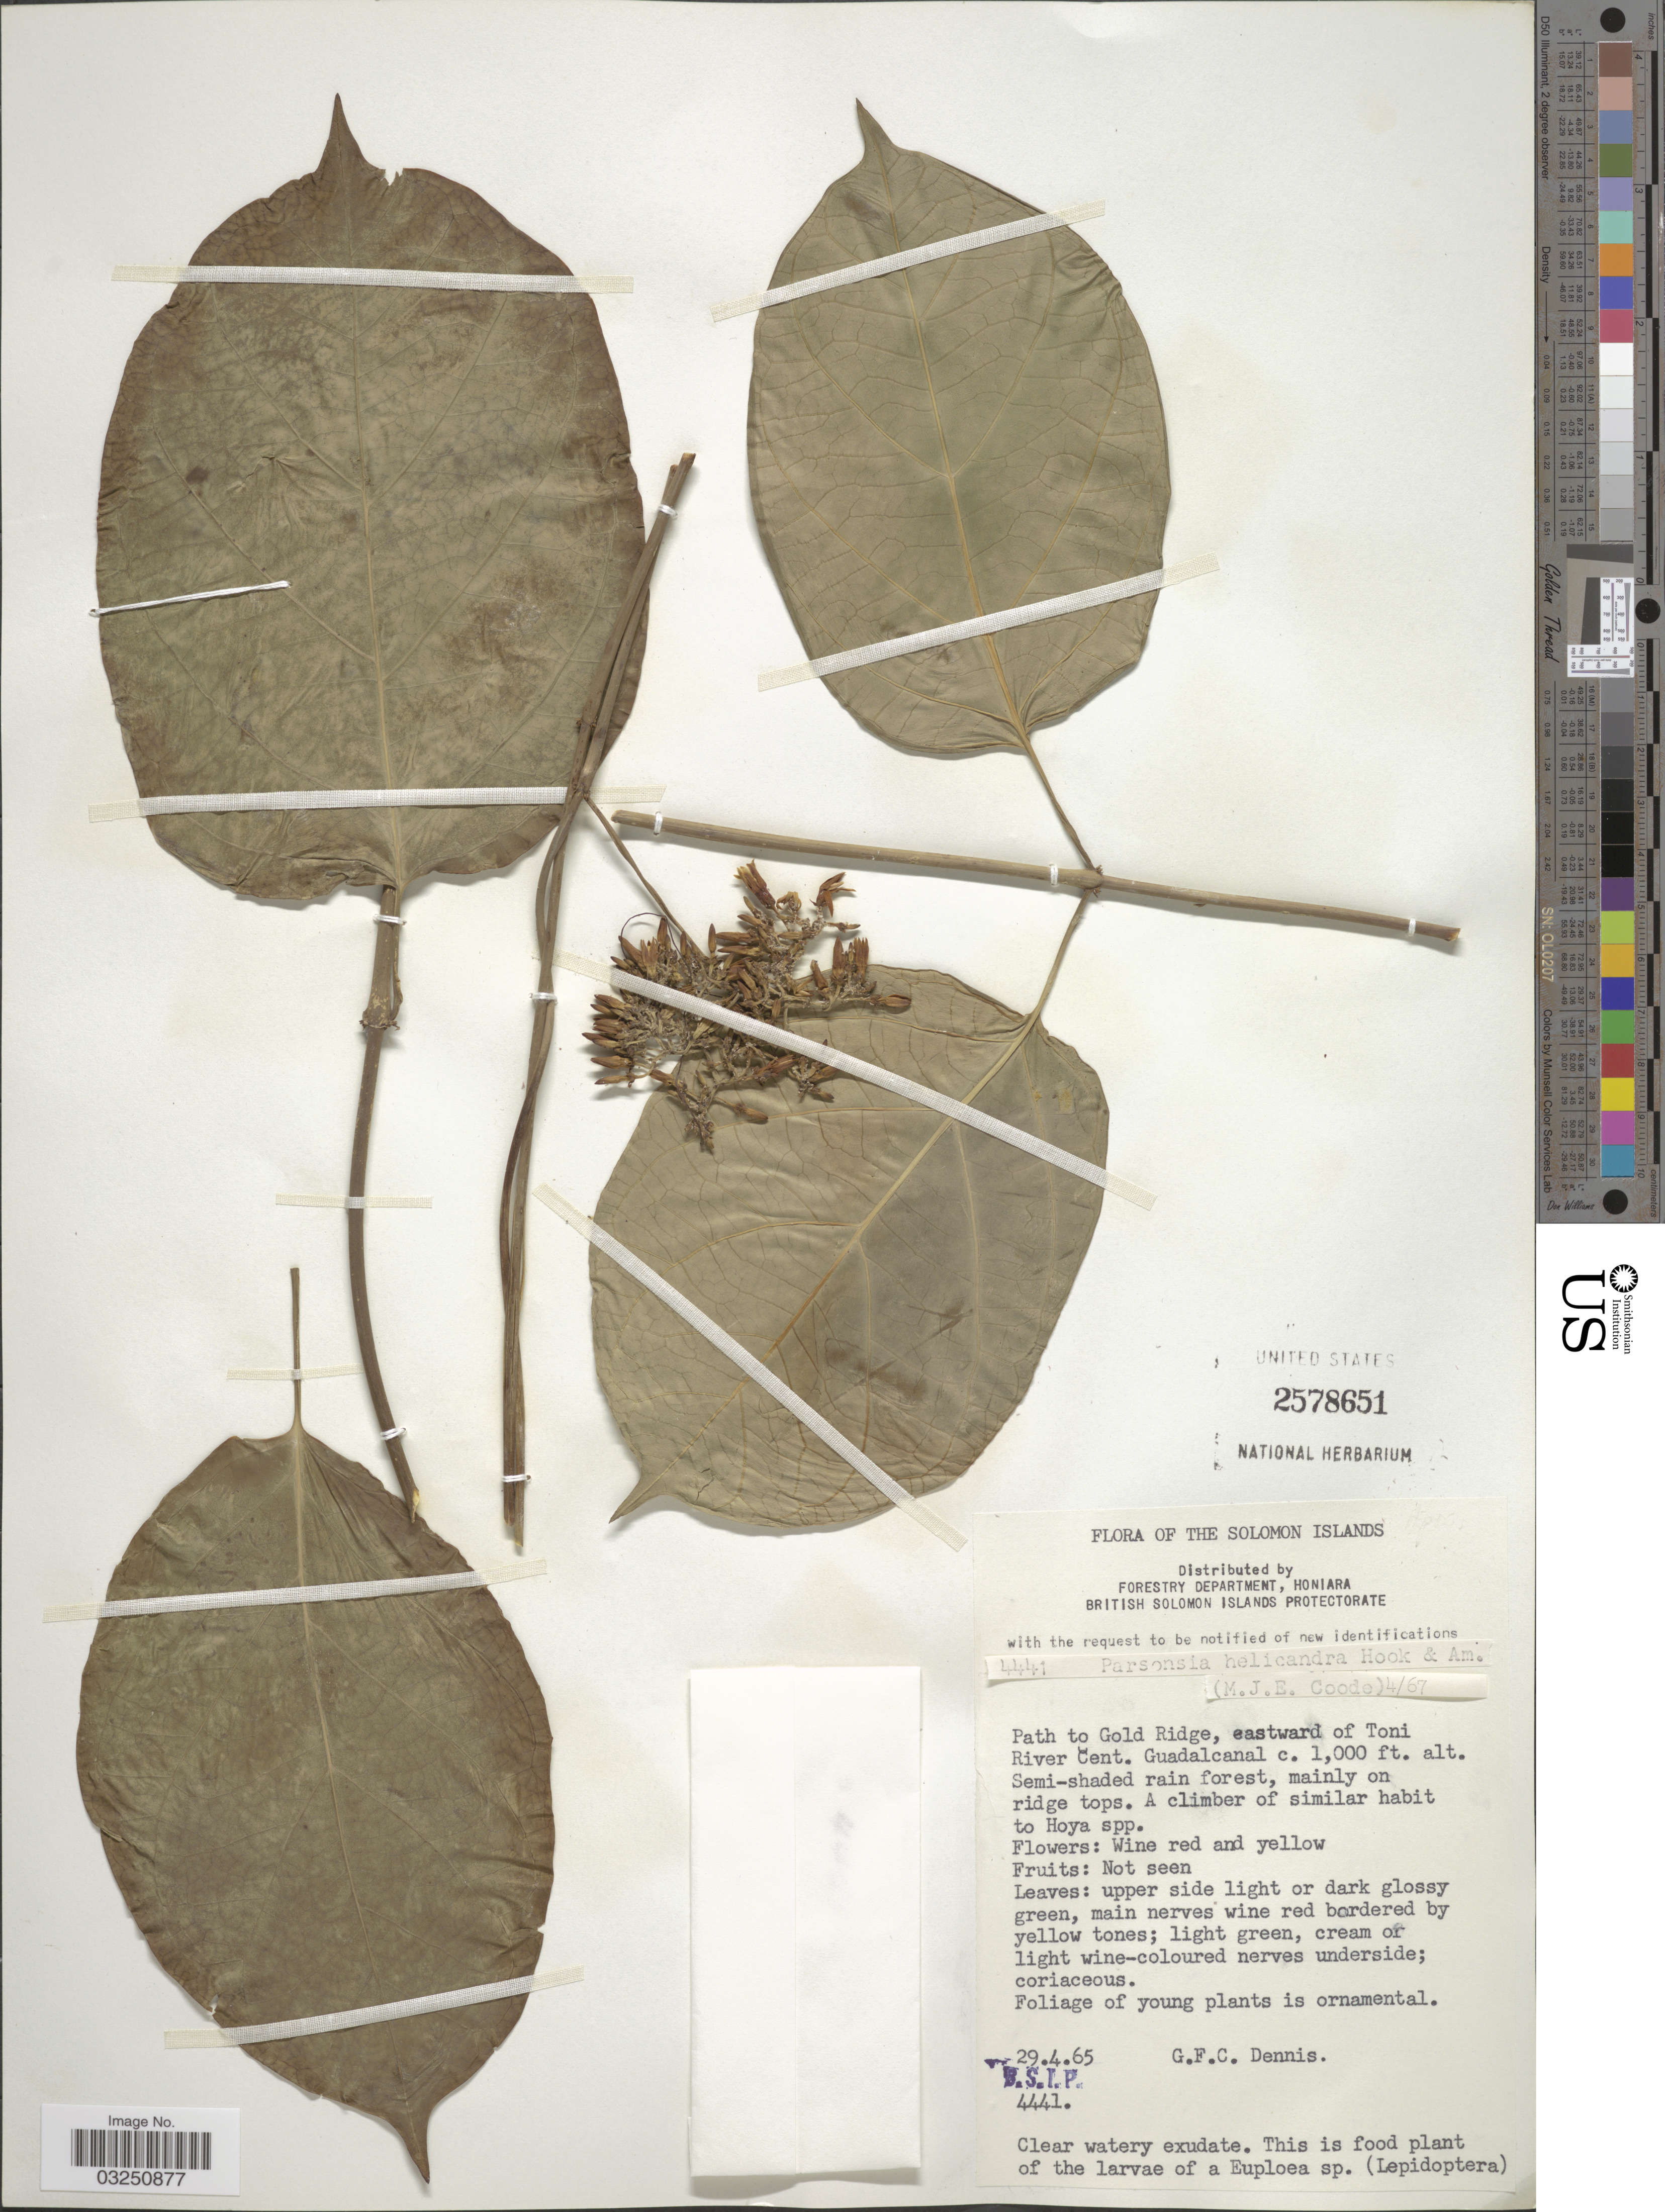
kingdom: Plantae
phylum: Tracheophyta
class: Magnoliopsida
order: Gentianales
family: Apocynaceae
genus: Parsonsia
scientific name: Parsonsia alboflavescens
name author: (Dennst.) Mabberley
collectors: G. Dennis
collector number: B.S.I.P.4441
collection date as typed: Transcribed d/m/y: 29/4/65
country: Solomon Islands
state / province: Solomon Islands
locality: The Solomon Islands. Path to Gold Ridge, eastward of Toni River Cent. Gaudalcanal.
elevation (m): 305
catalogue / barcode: US 2578651